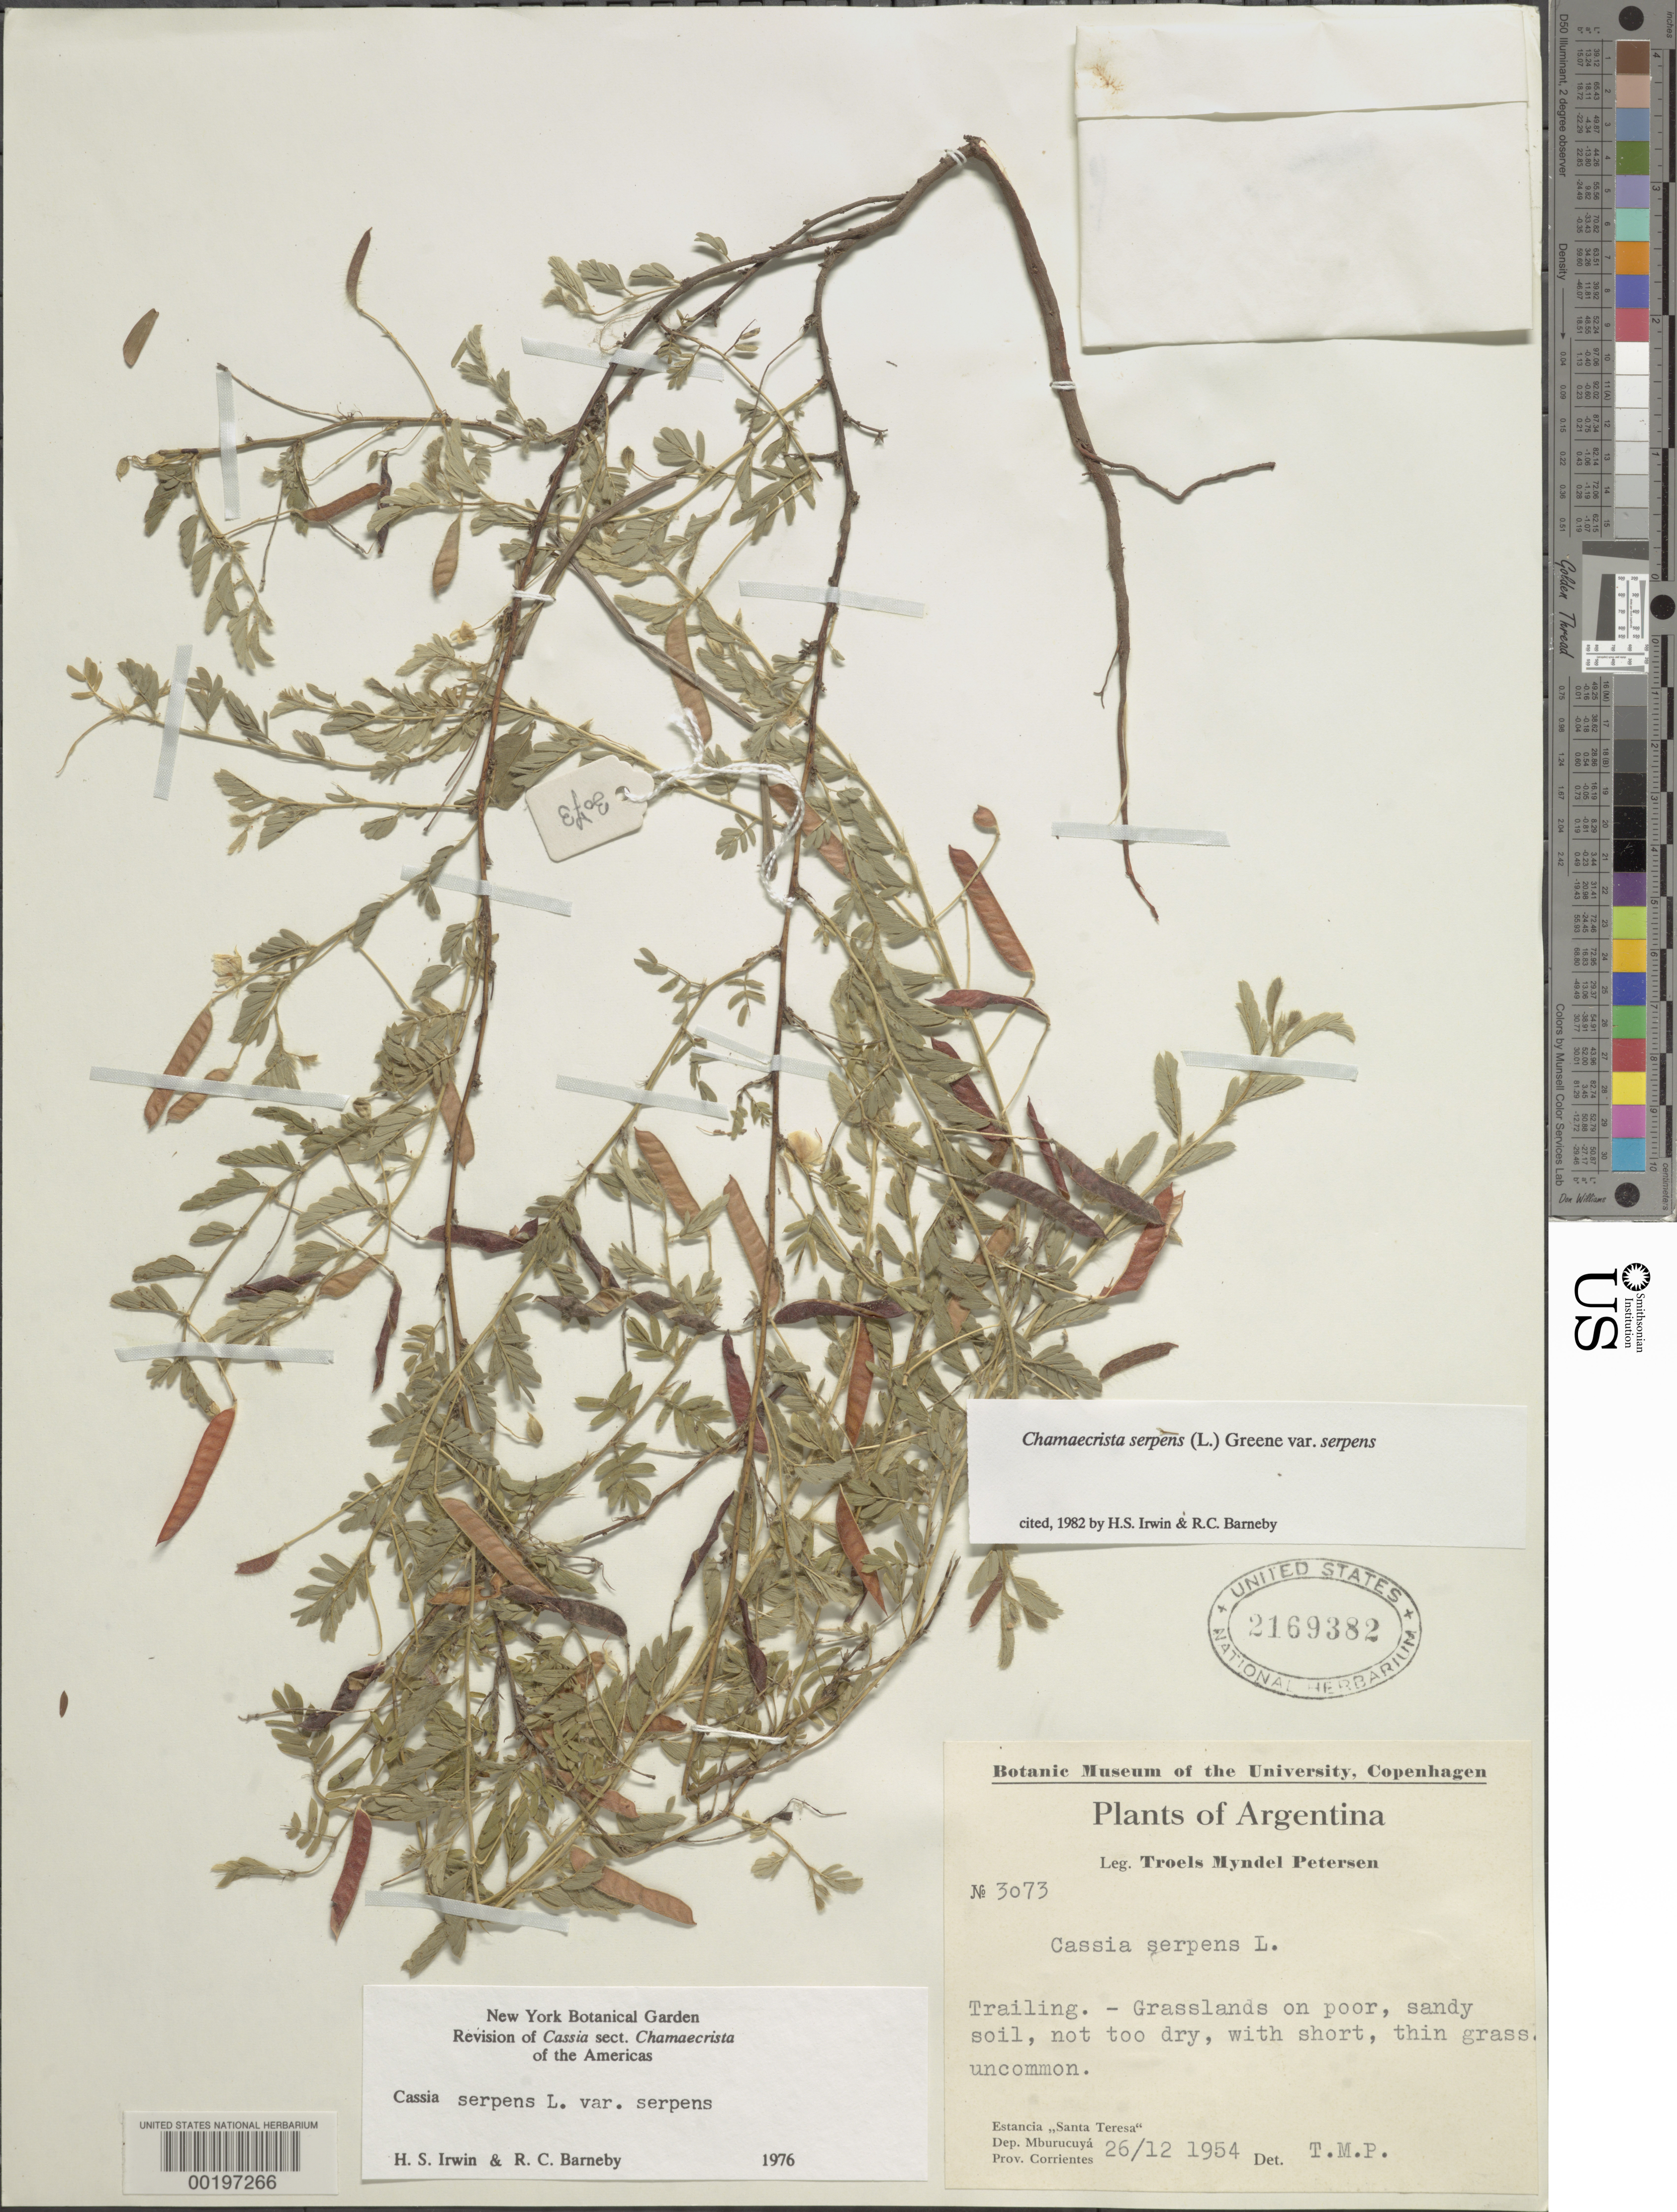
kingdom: Plantae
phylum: Tracheophyta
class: Magnoliopsida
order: Fabales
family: Fabaceae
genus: Chamaecrista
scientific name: Chamaecrista serpens var. serpens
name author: (L.) Greene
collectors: T. M. Pedersen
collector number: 3073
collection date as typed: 26 Dec 1954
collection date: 1954-12-26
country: Argentina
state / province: Corrientes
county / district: Mburucuyá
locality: Estancia Santa Teresa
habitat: Sandy soil, not too dry, with short thin grass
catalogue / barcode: US 2169382